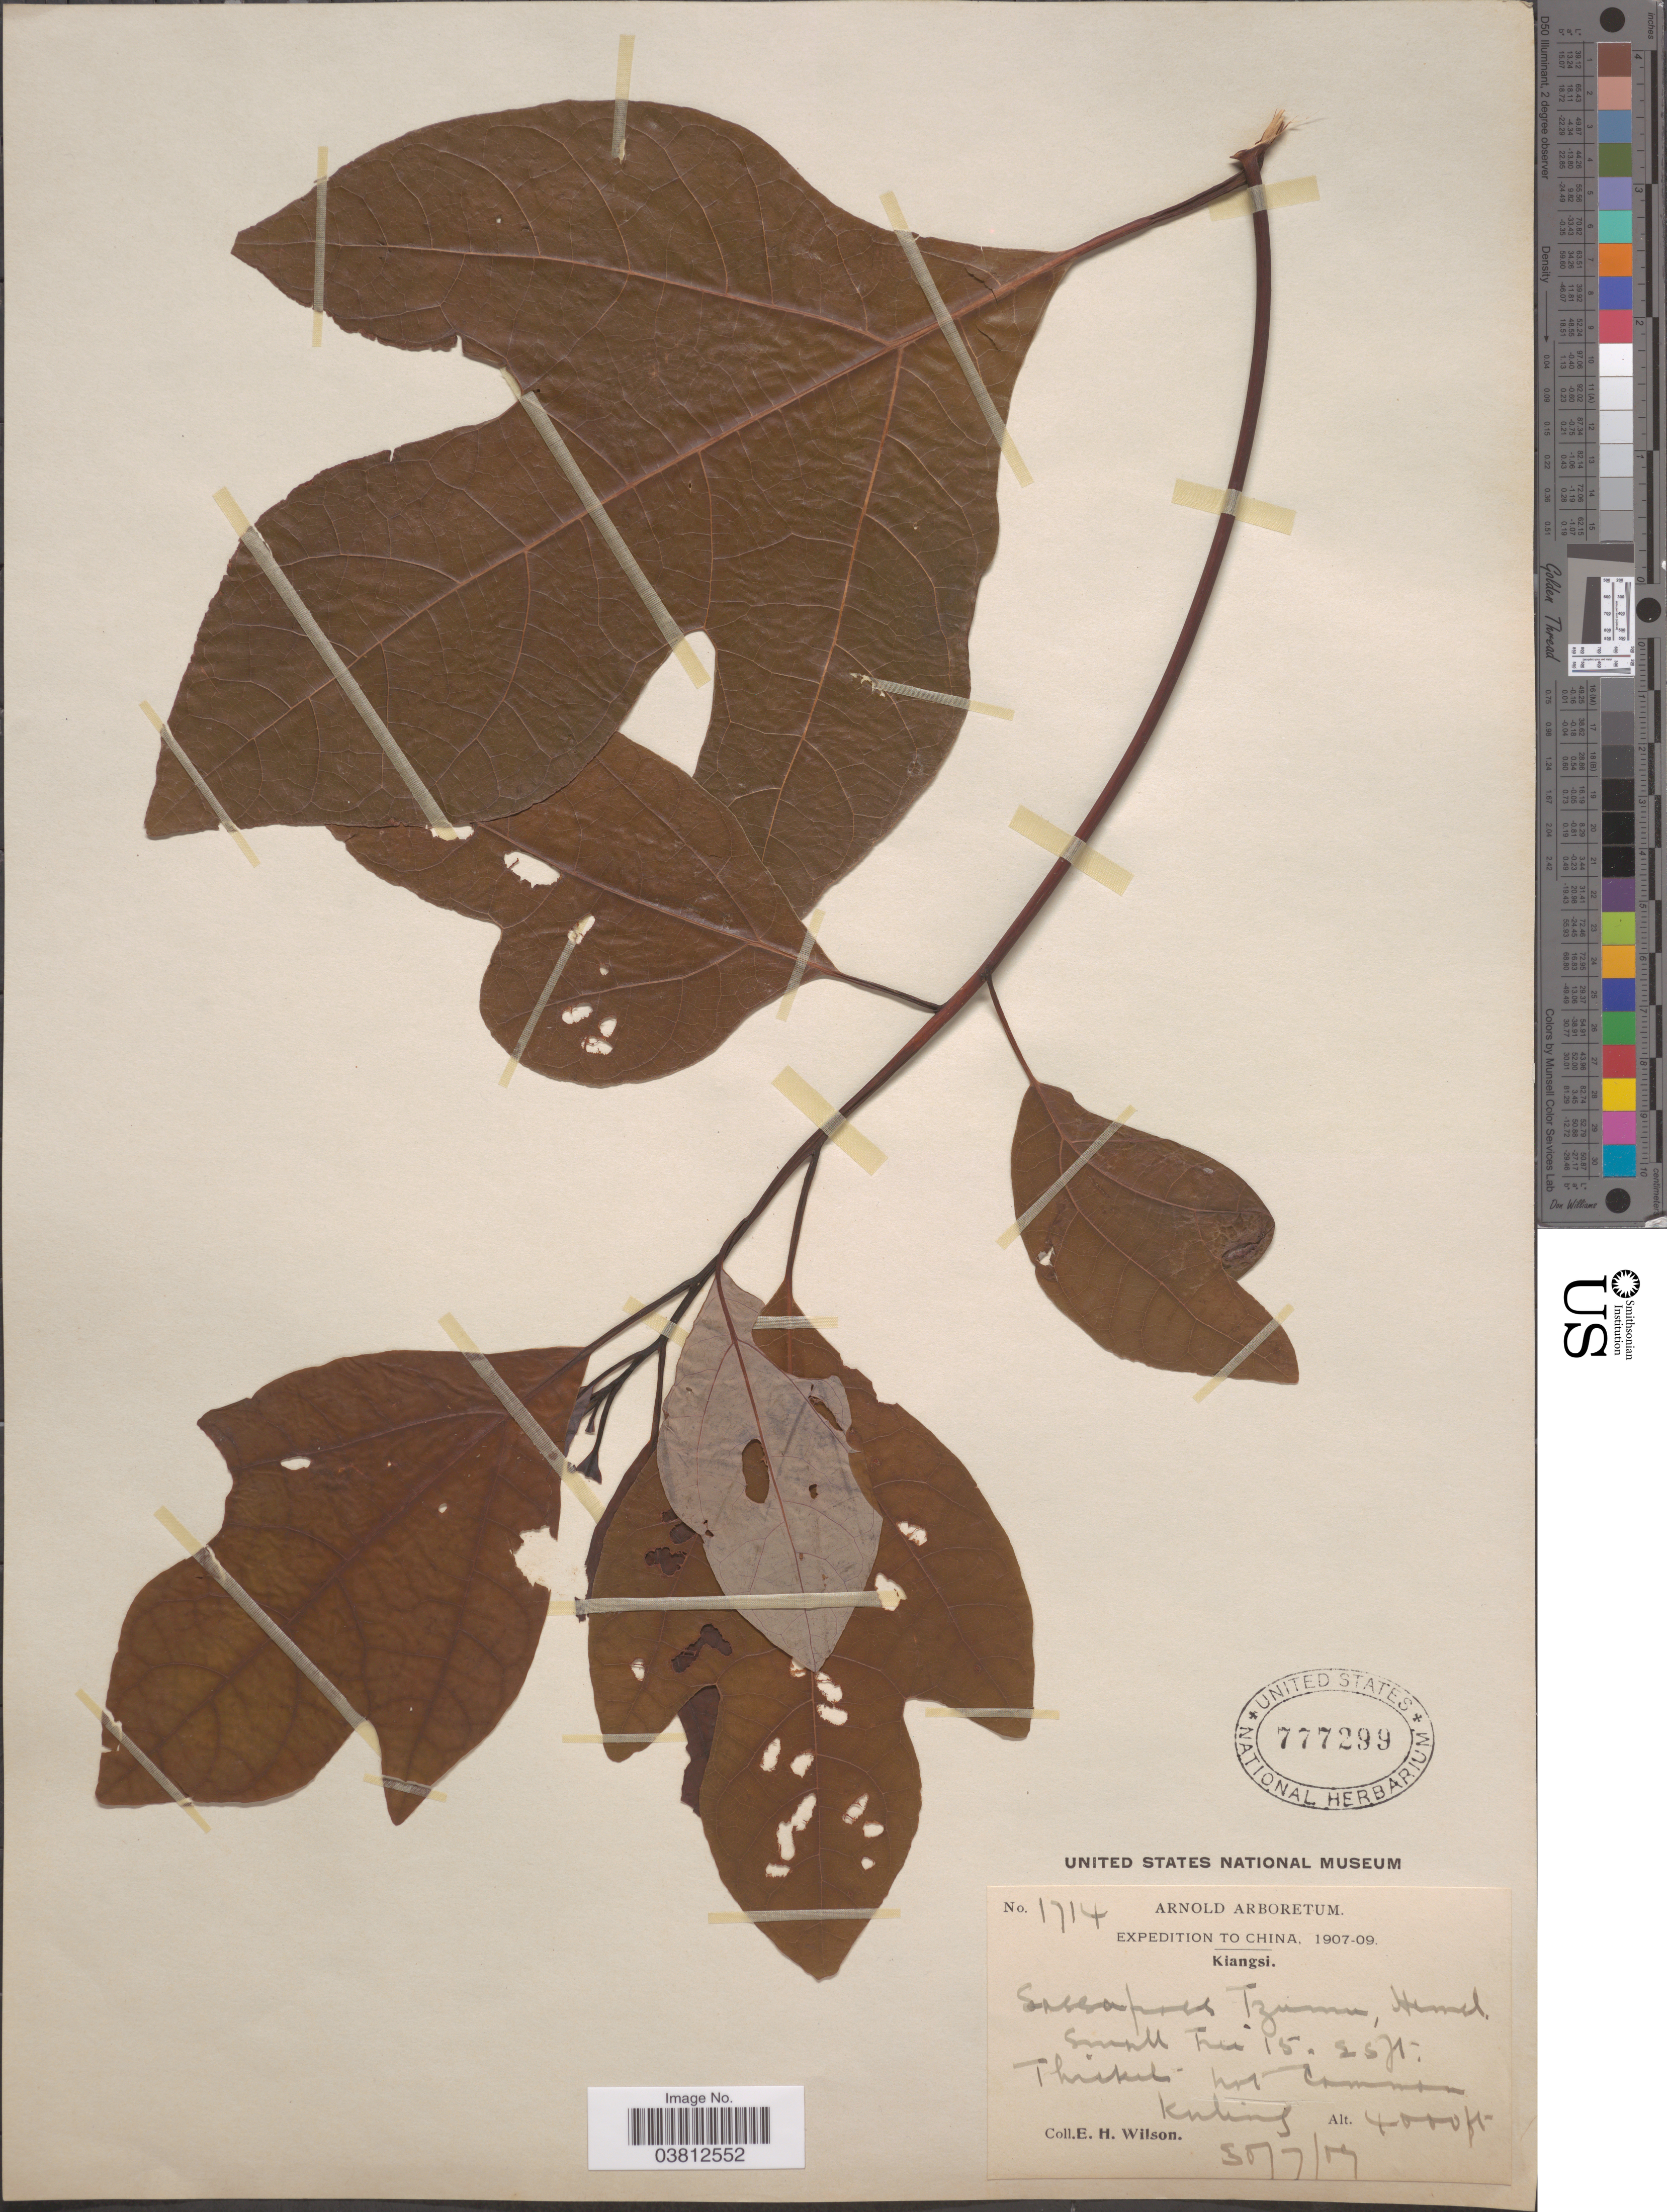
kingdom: Plantae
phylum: Tracheophyta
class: Magnoliopsida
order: Laurales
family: Lauraceae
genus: Sassafras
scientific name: Sassafras tzumu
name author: (Hemsl.) Hemsl.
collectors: E. Wilson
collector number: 1714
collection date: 1907-07-30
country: China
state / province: Jiangxi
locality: Kiangsi. Kirking [interpreted].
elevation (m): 1219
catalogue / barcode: US 777299